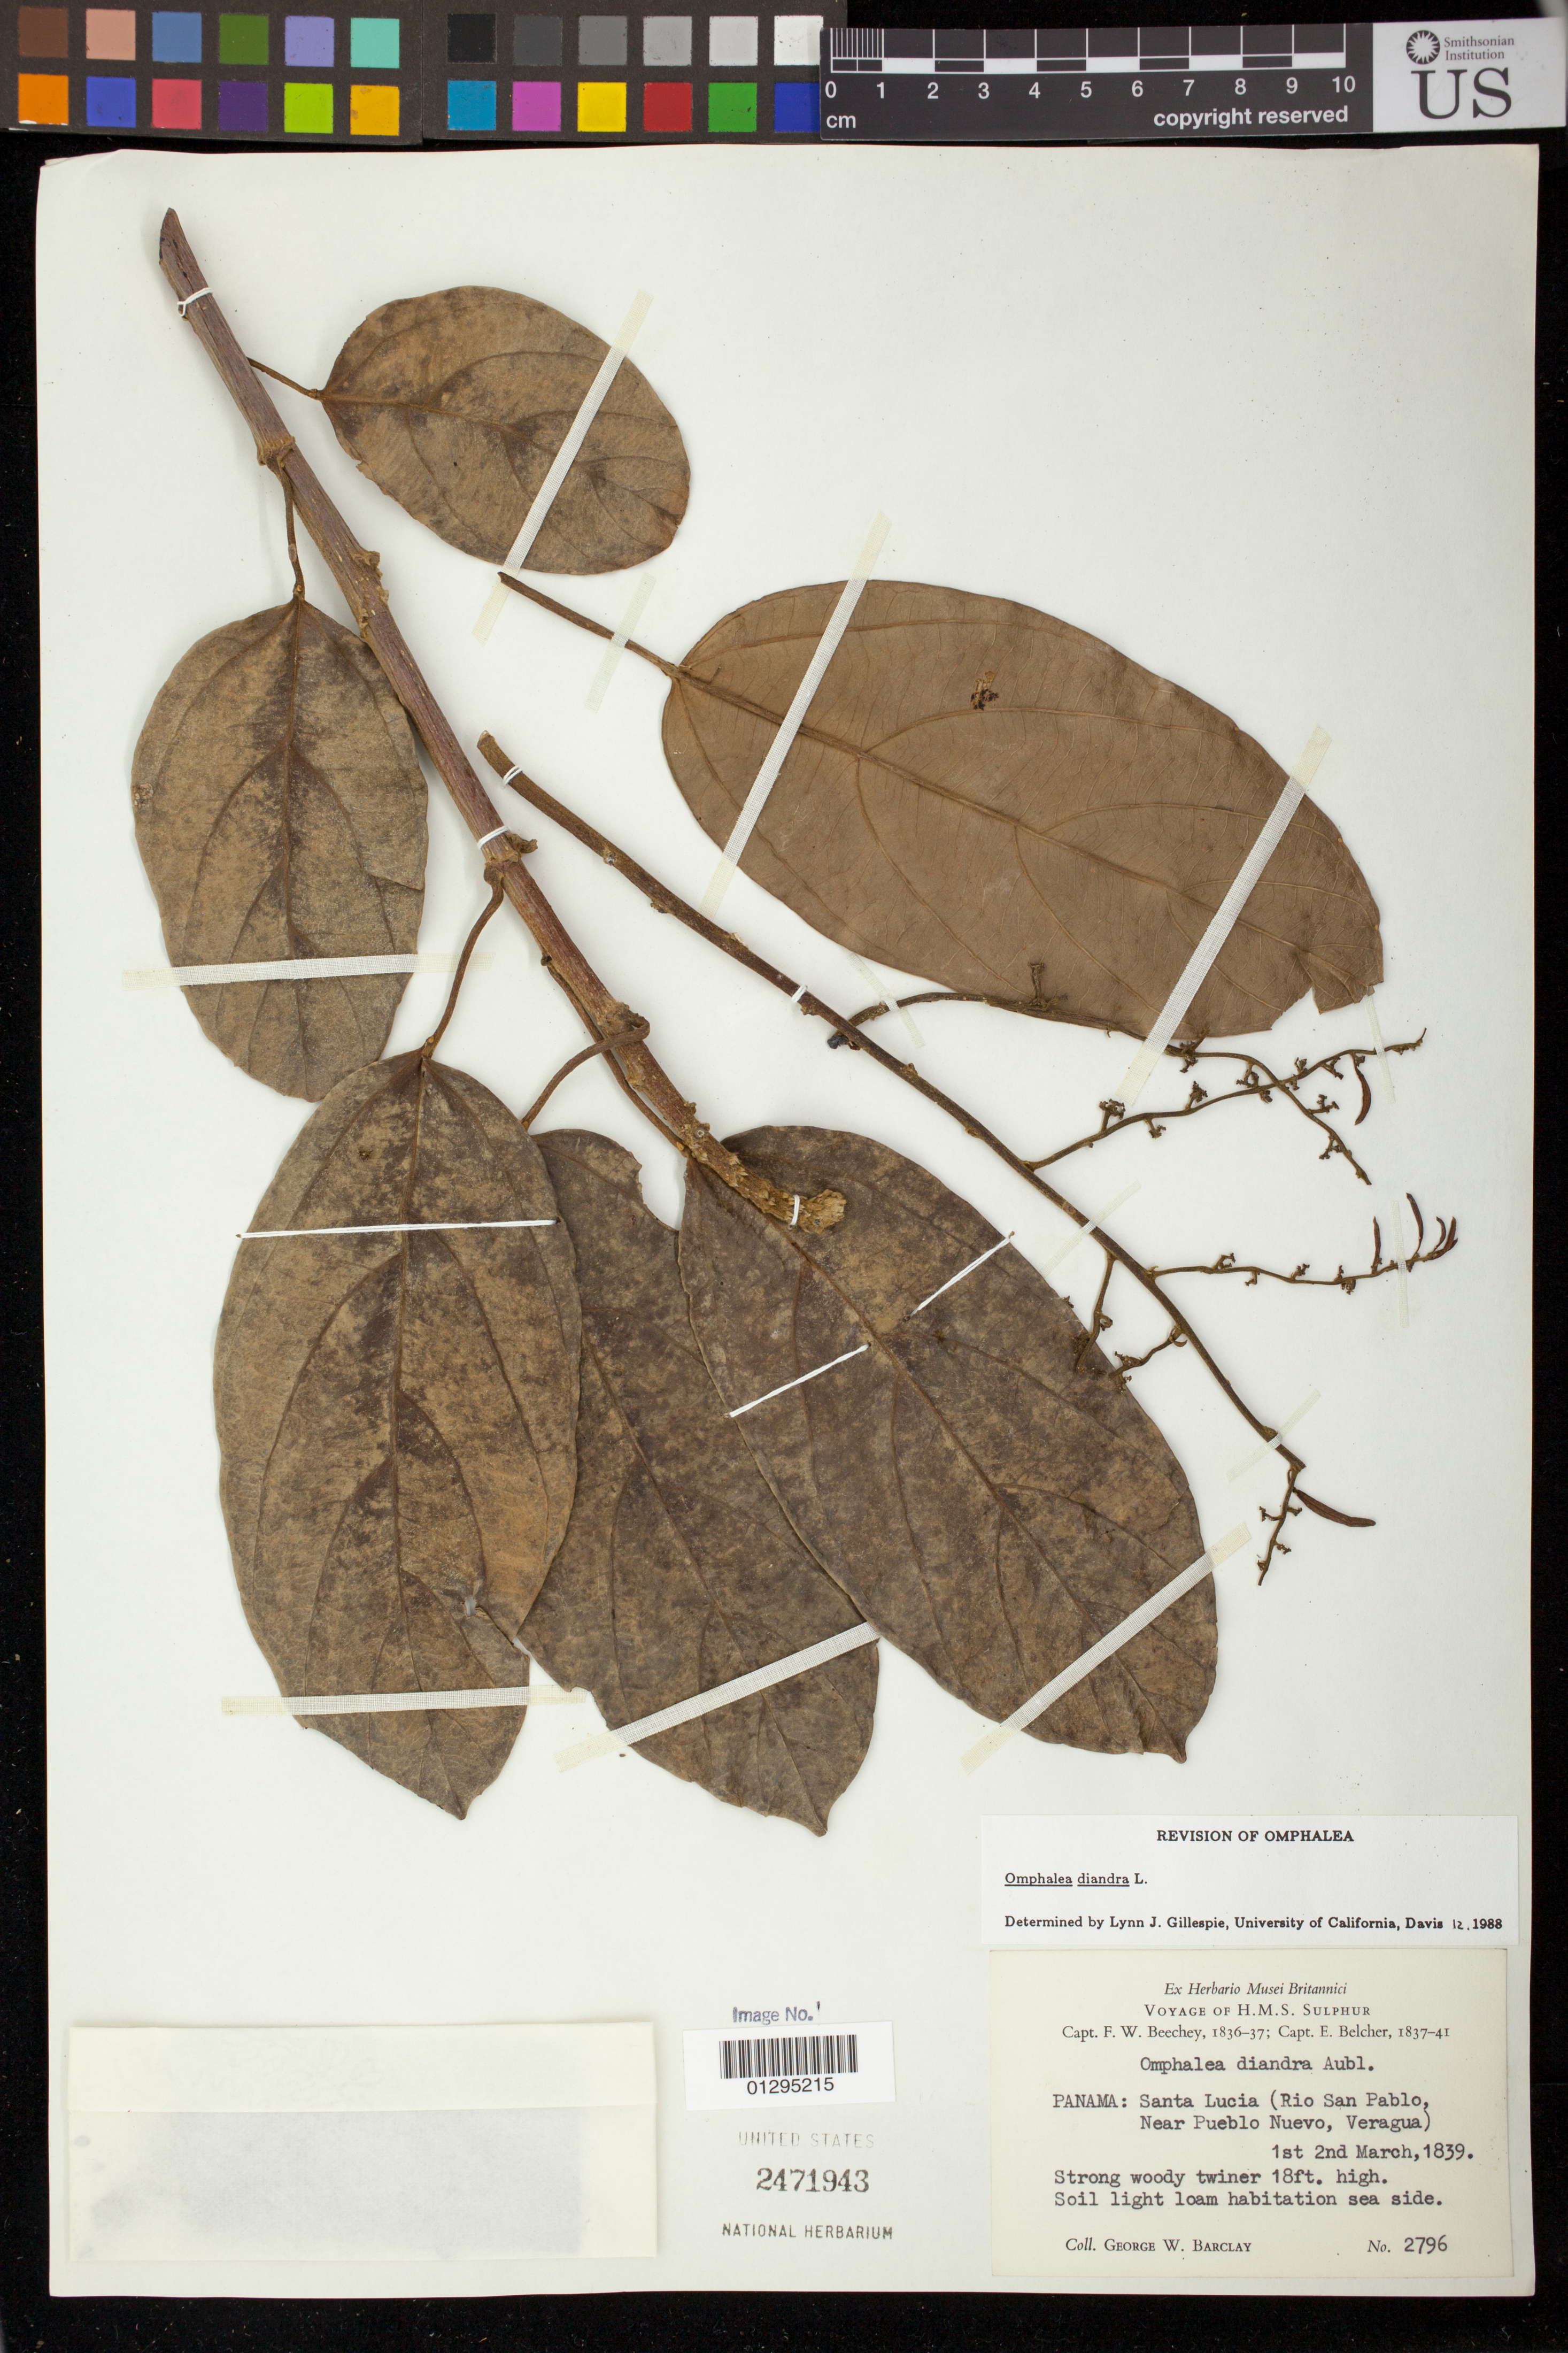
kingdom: Plantae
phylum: Tracheophyta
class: Magnoliopsida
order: Malpighiales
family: Euphorbiaceae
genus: Omphalea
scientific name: Omphalea diandra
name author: L.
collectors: G. W. Barclay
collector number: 2796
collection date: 1839-03-01/1839-03-02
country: Panama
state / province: Veraguas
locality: Santa Lucia (Rio San Pablo, Near Pueblo Nuevo, Veragua)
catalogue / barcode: US 2471943